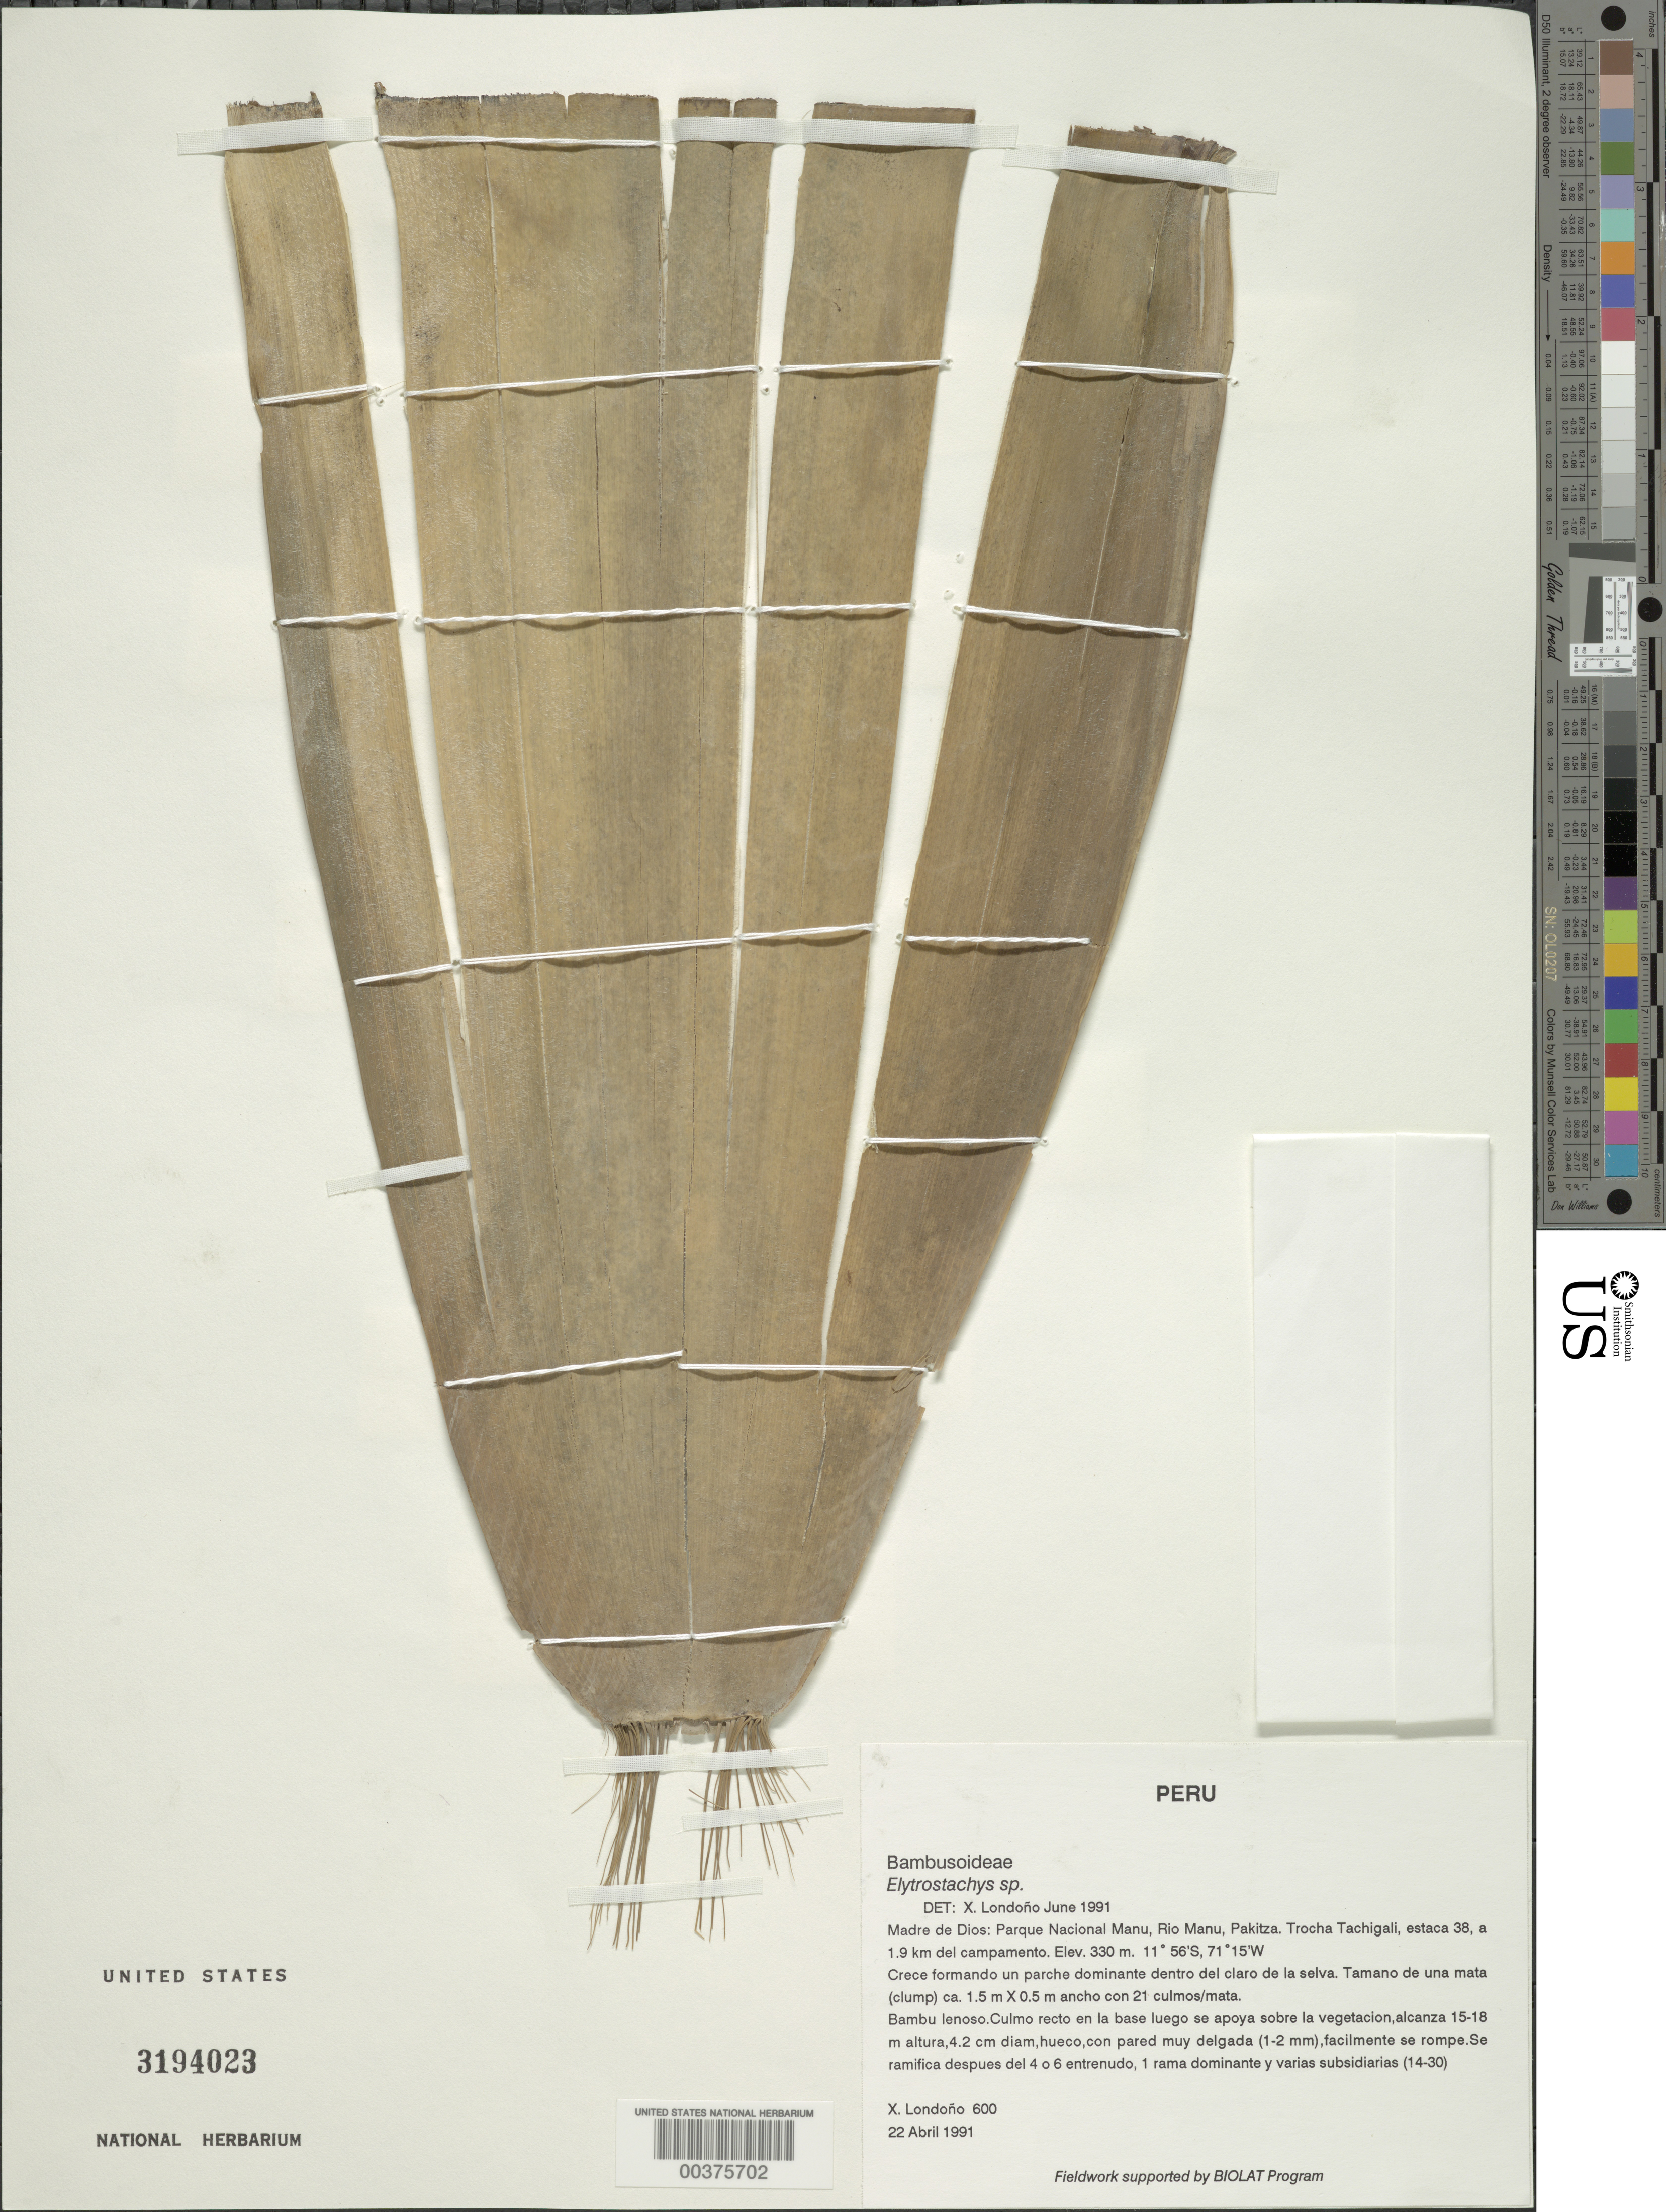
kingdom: Plantae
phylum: Tracheophyta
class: Liliopsida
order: Poales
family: Poaceae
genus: Elytrostachys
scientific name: Elytrostachys sp.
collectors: X. Londoño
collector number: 600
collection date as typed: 22 Apr 1991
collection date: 1991-04-22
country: Peru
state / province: Madre de Dios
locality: Parque nacional manu, rio manu, pakitza; trocha tachigali, estaca 38, 1.9 km del campamento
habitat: Un parche dominate dentro del claro de la selva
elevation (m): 330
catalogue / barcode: US 3194023